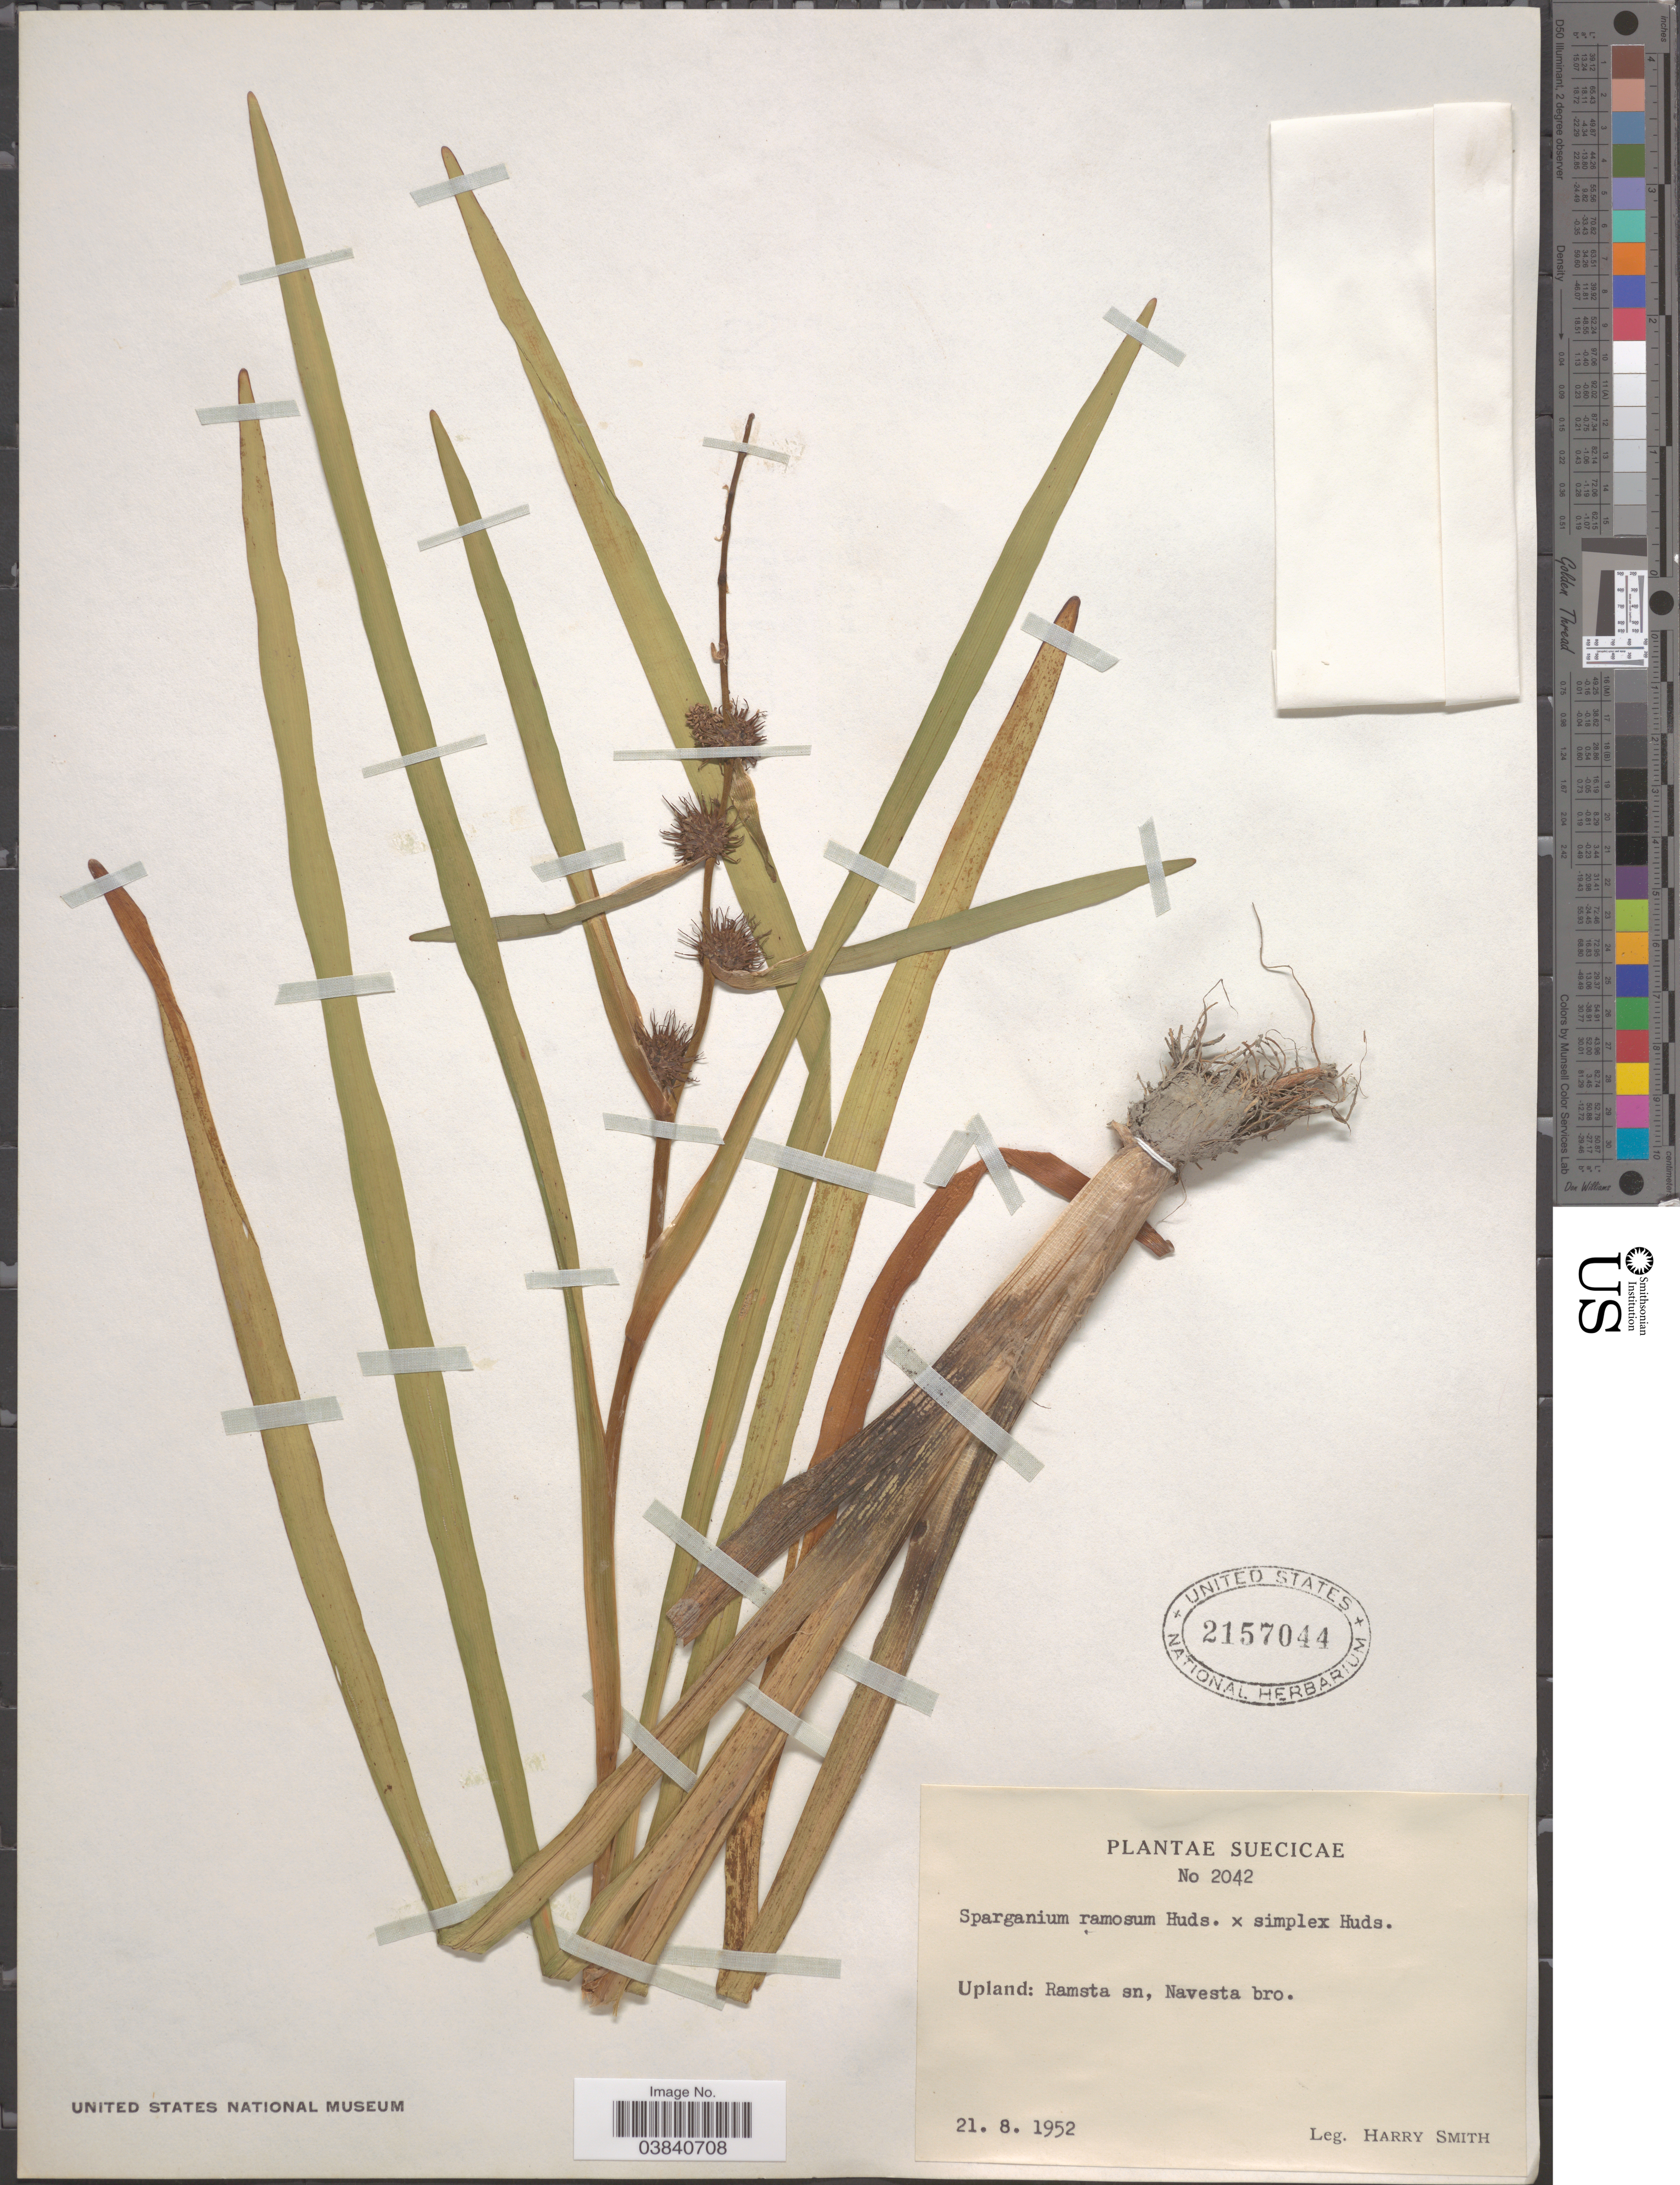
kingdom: Plantae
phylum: Tracheophyta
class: Liliopsida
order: Poales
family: Typhaceae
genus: Sparganium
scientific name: Sparganium ramosum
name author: Huds.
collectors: H. Smith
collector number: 2042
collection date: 1952-08-21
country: Sweden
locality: Suecicae. Upland: Ramsta sn, Navesta bro.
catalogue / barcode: US 2157044